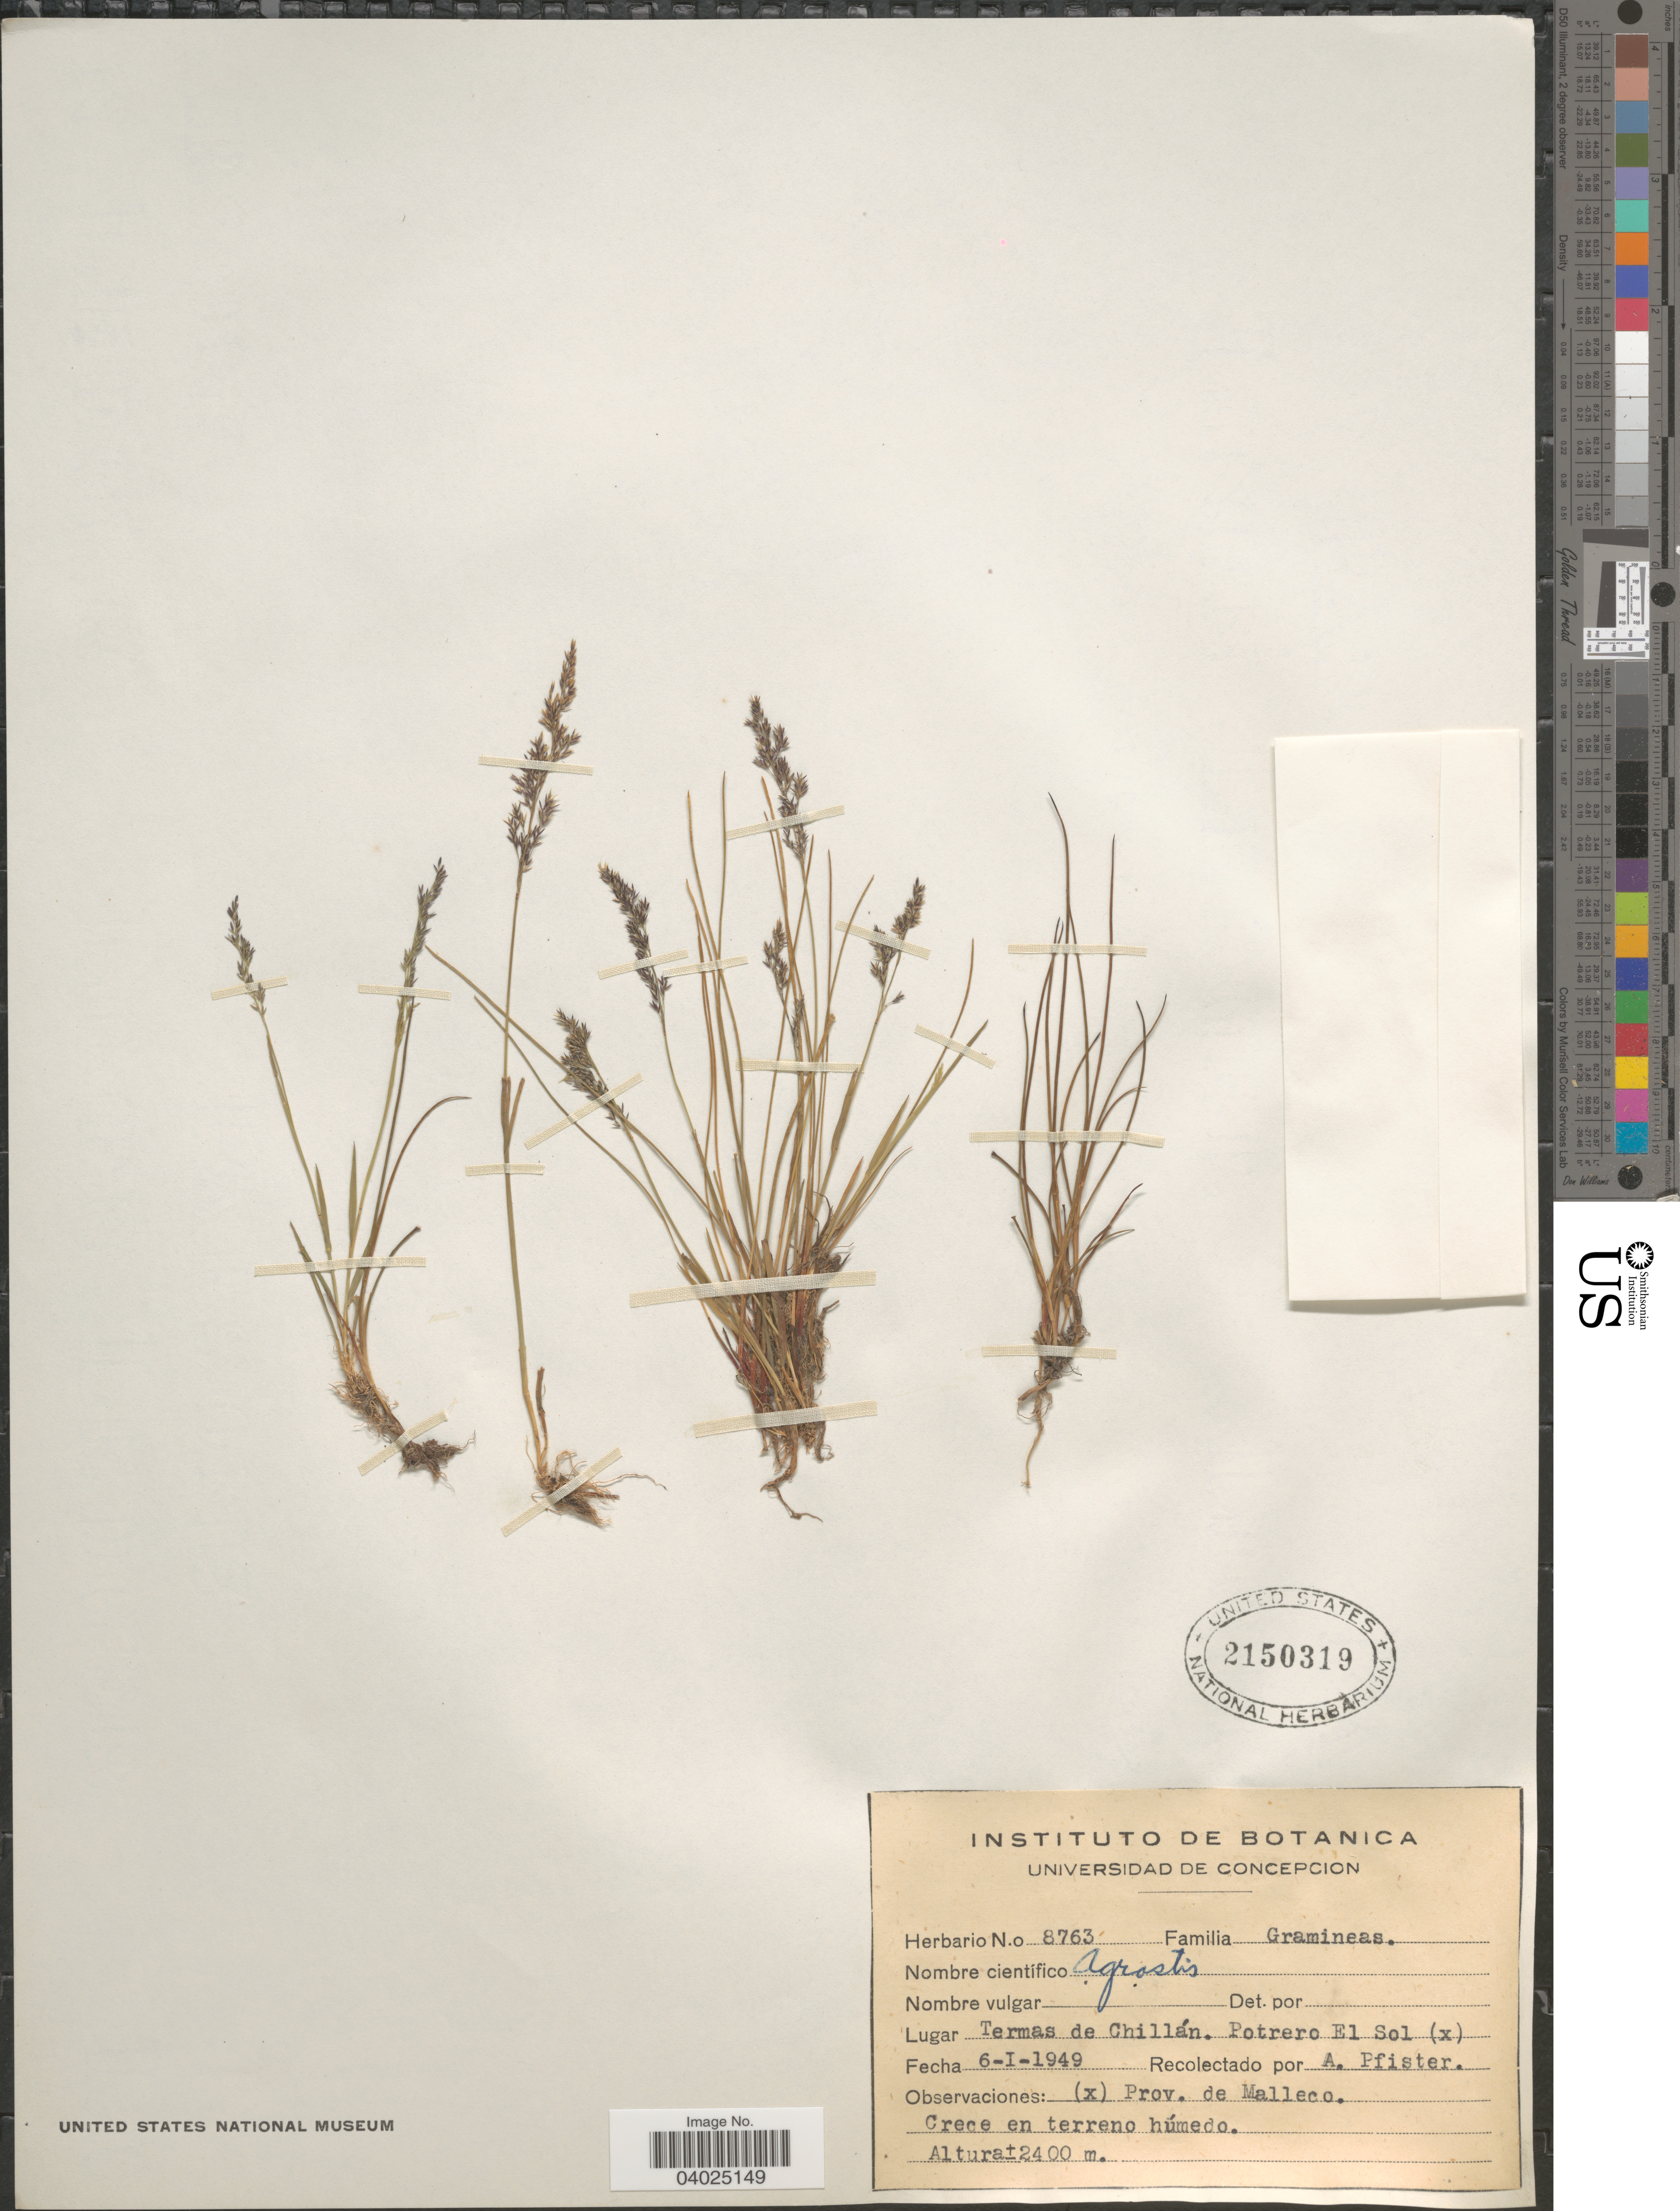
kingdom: Plantae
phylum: Tracheophyta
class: Liliopsida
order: Poales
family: Poaceae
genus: Agrostis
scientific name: Agrostis sp.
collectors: A. Pfister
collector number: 8763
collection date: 1949-01-06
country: Chile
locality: Termas de Chillán. Potrero El Sol (x). (x) Prov. de Malleco.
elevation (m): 2400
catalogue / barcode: US 2150319